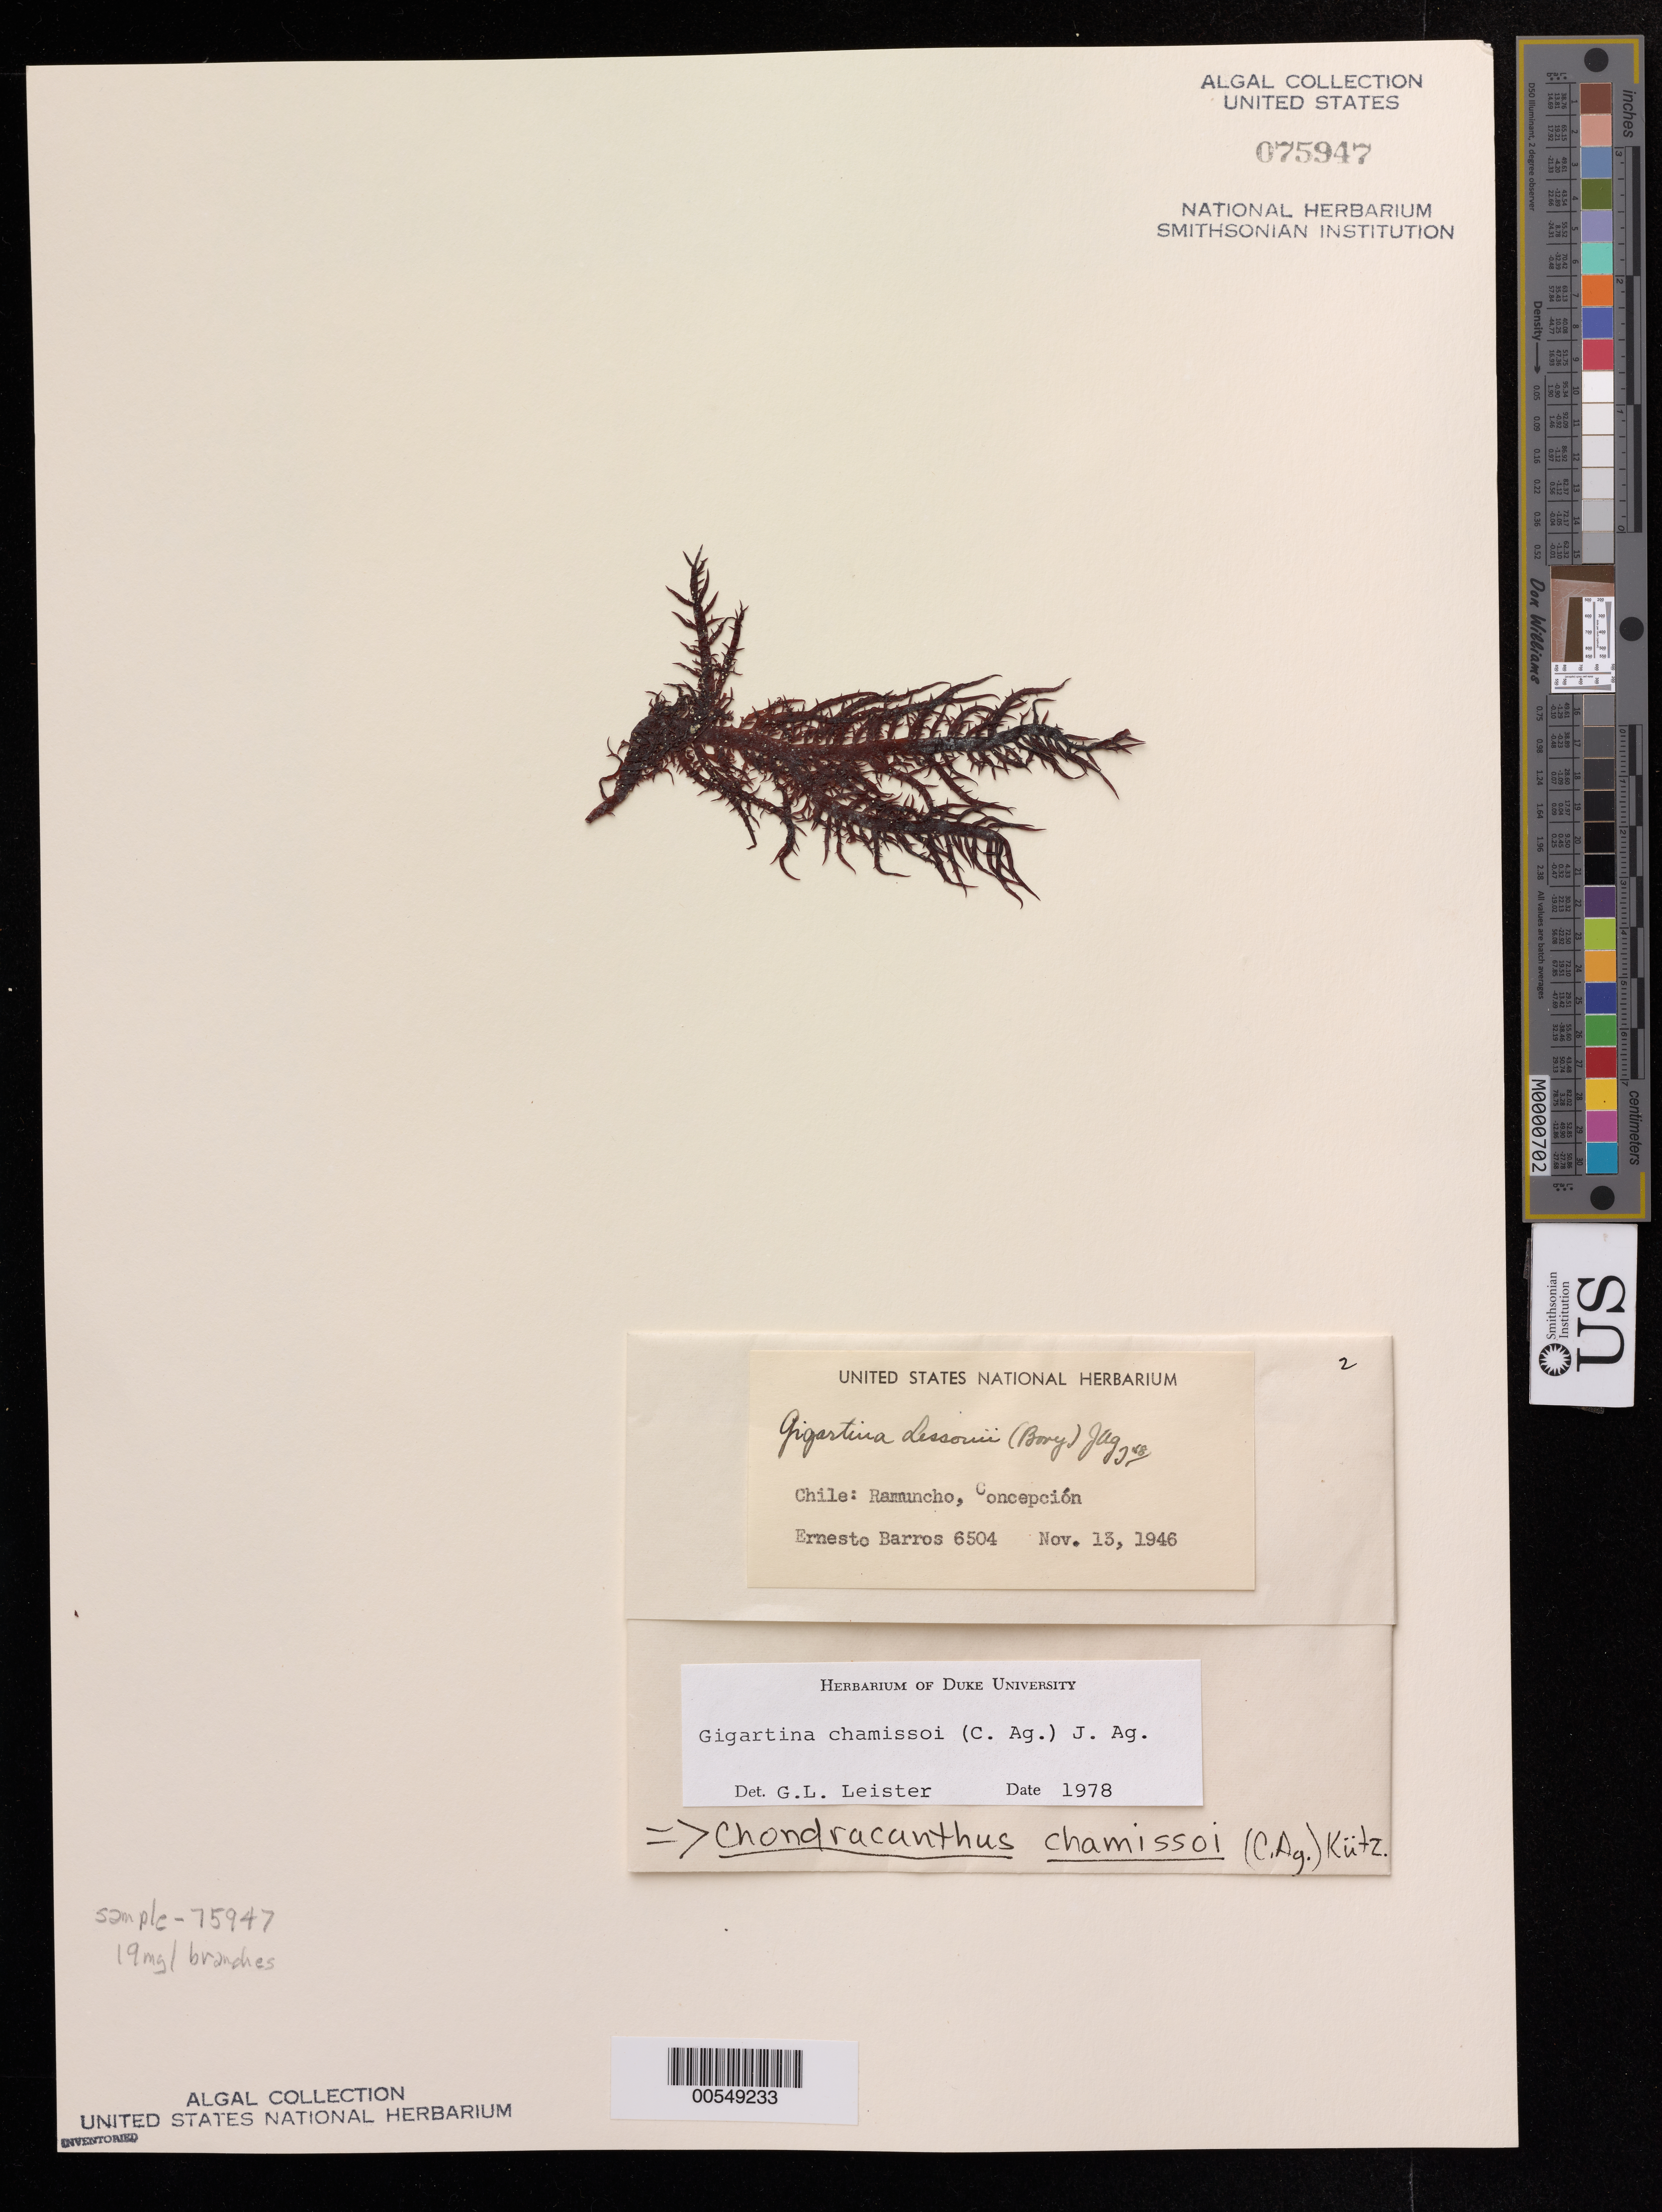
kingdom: Plantae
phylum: Rhodophyta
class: Florideophyceae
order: Gigartinales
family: Gigartinaceae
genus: Chondracanthus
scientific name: Chondracanthus chamissoi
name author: (C. Agardh) Kützing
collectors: E. Barros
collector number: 6504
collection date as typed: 13 Nov 1946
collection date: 1946-11-13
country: Chile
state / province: Bio-Bío (VIII)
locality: Ramuncho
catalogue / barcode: US 75947